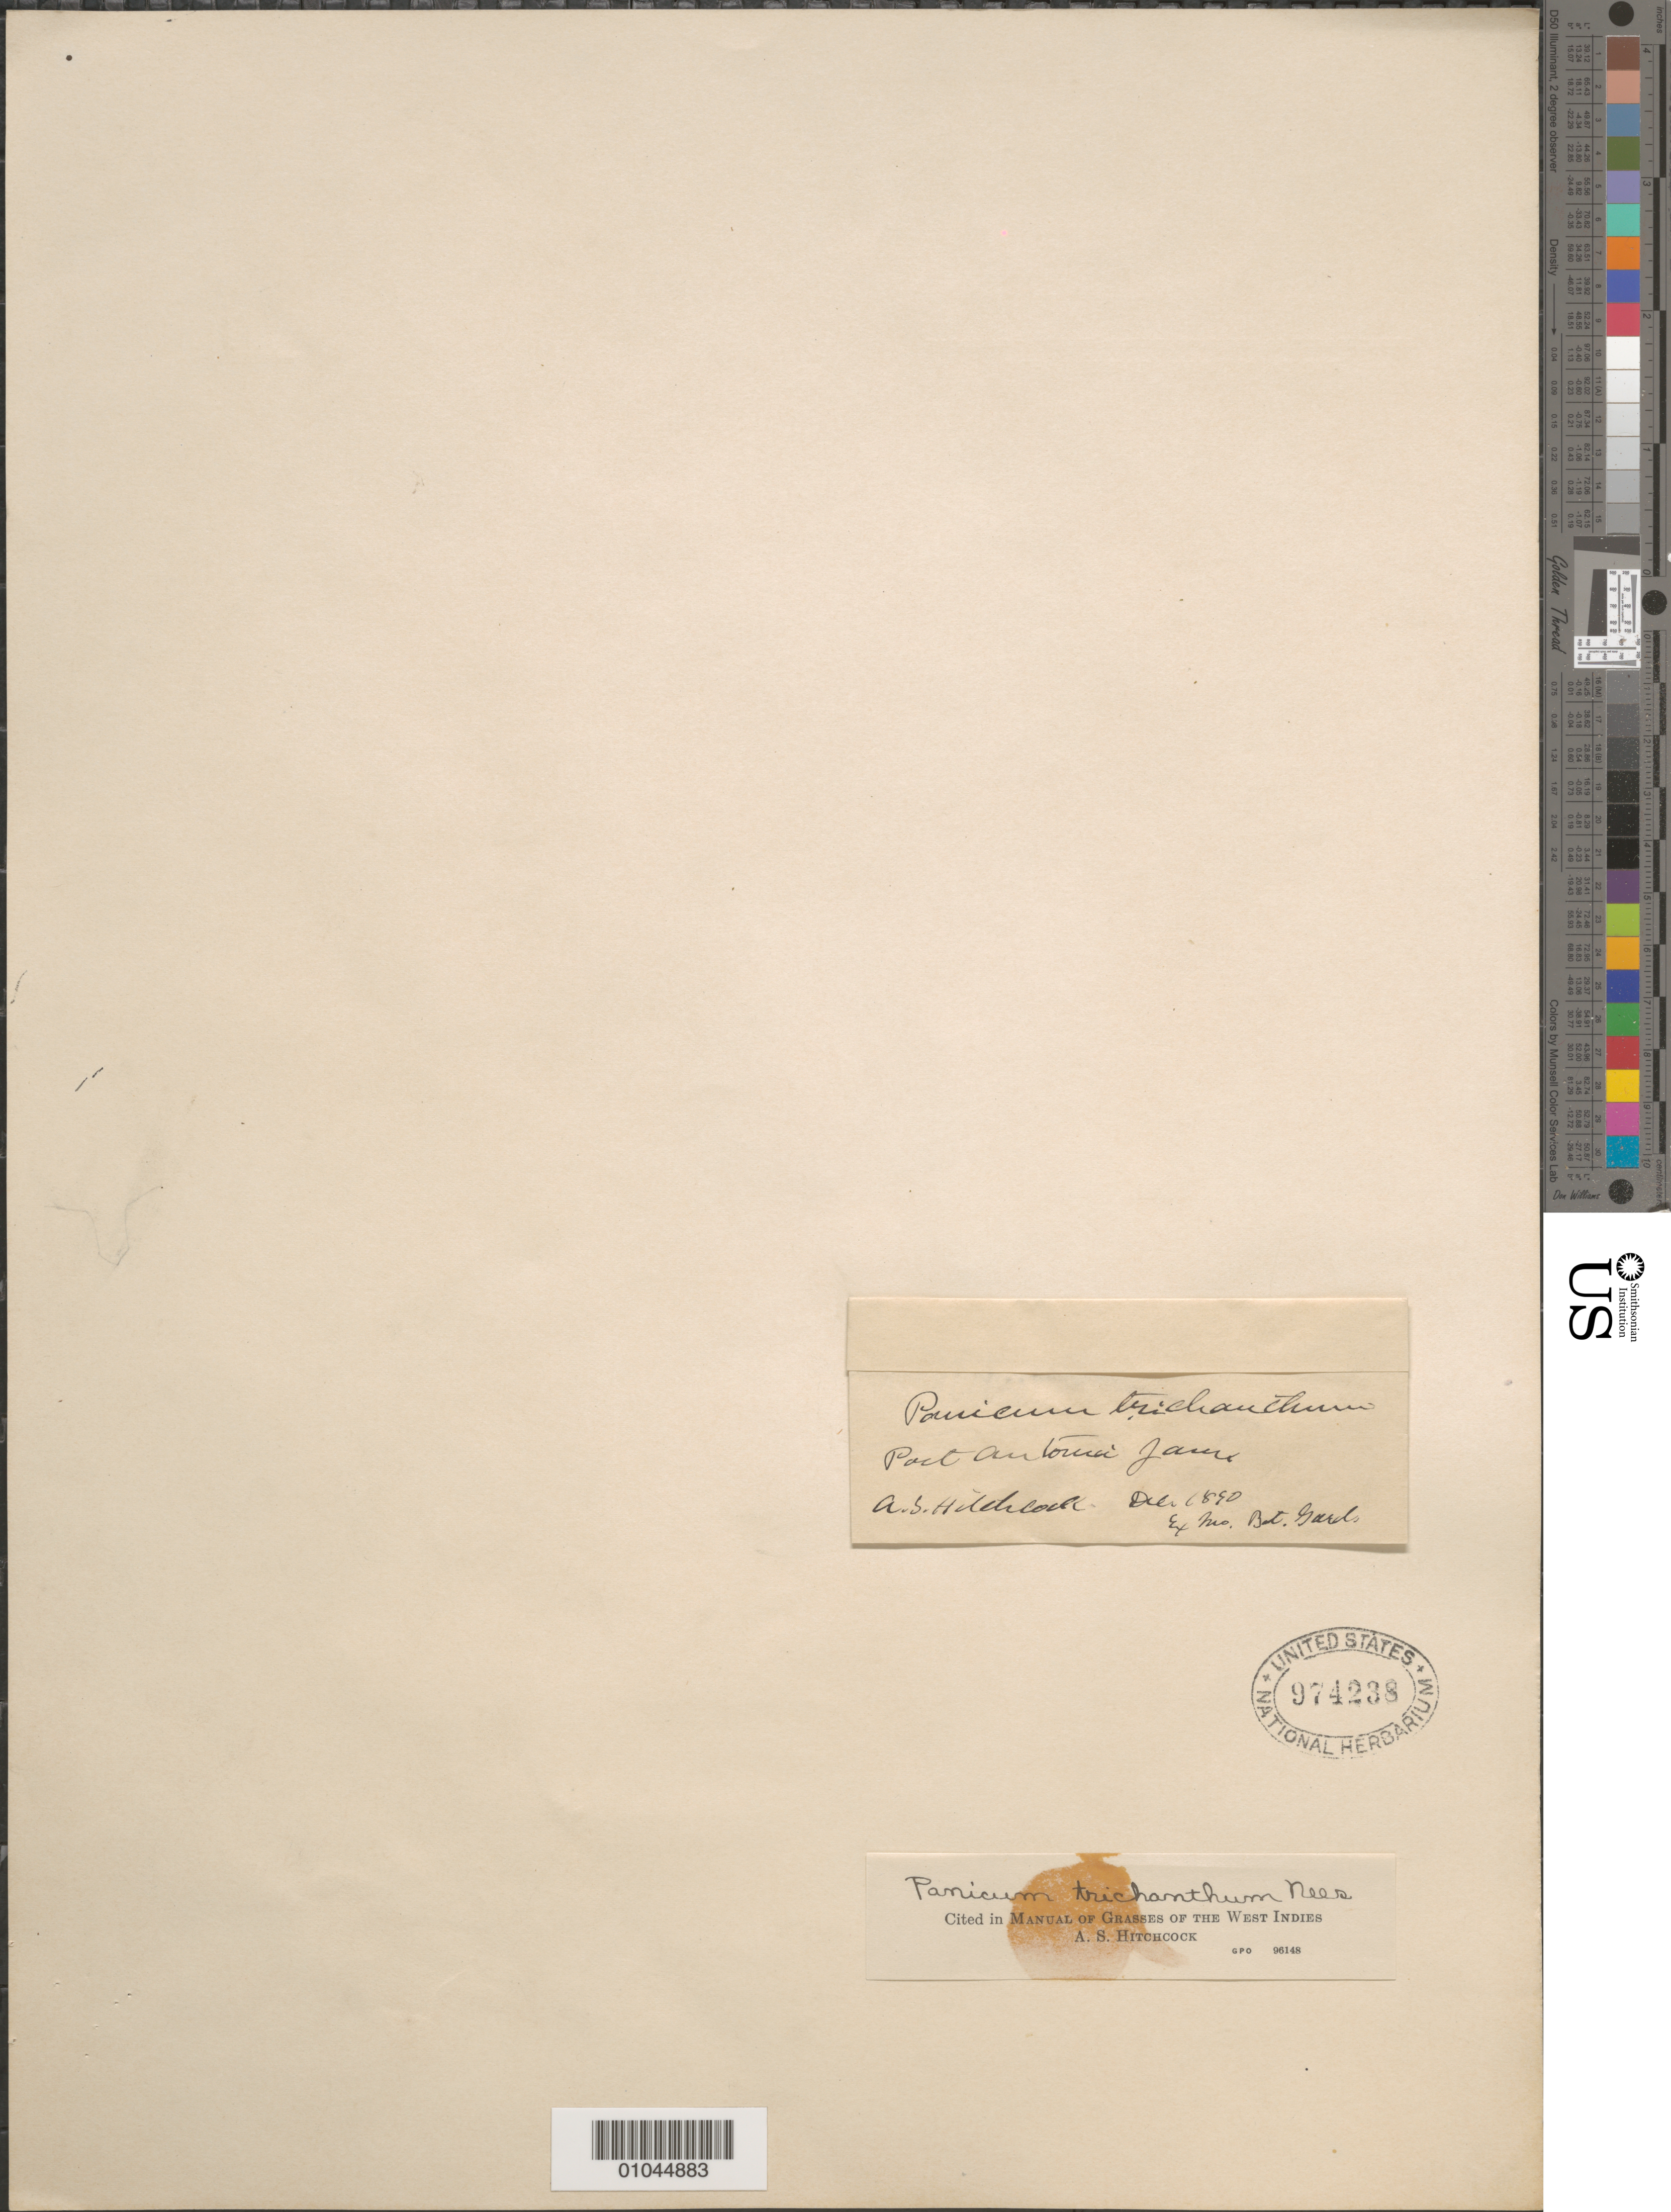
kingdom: Plantae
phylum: Tracheophyta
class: Liliopsida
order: Poales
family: Poaceae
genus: Panicum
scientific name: Panicum trichanthum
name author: Nees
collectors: A. S. Hitchcock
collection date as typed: Dec 1890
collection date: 1890-12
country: Jamaica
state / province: Portland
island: Jamaica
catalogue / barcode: US 974238